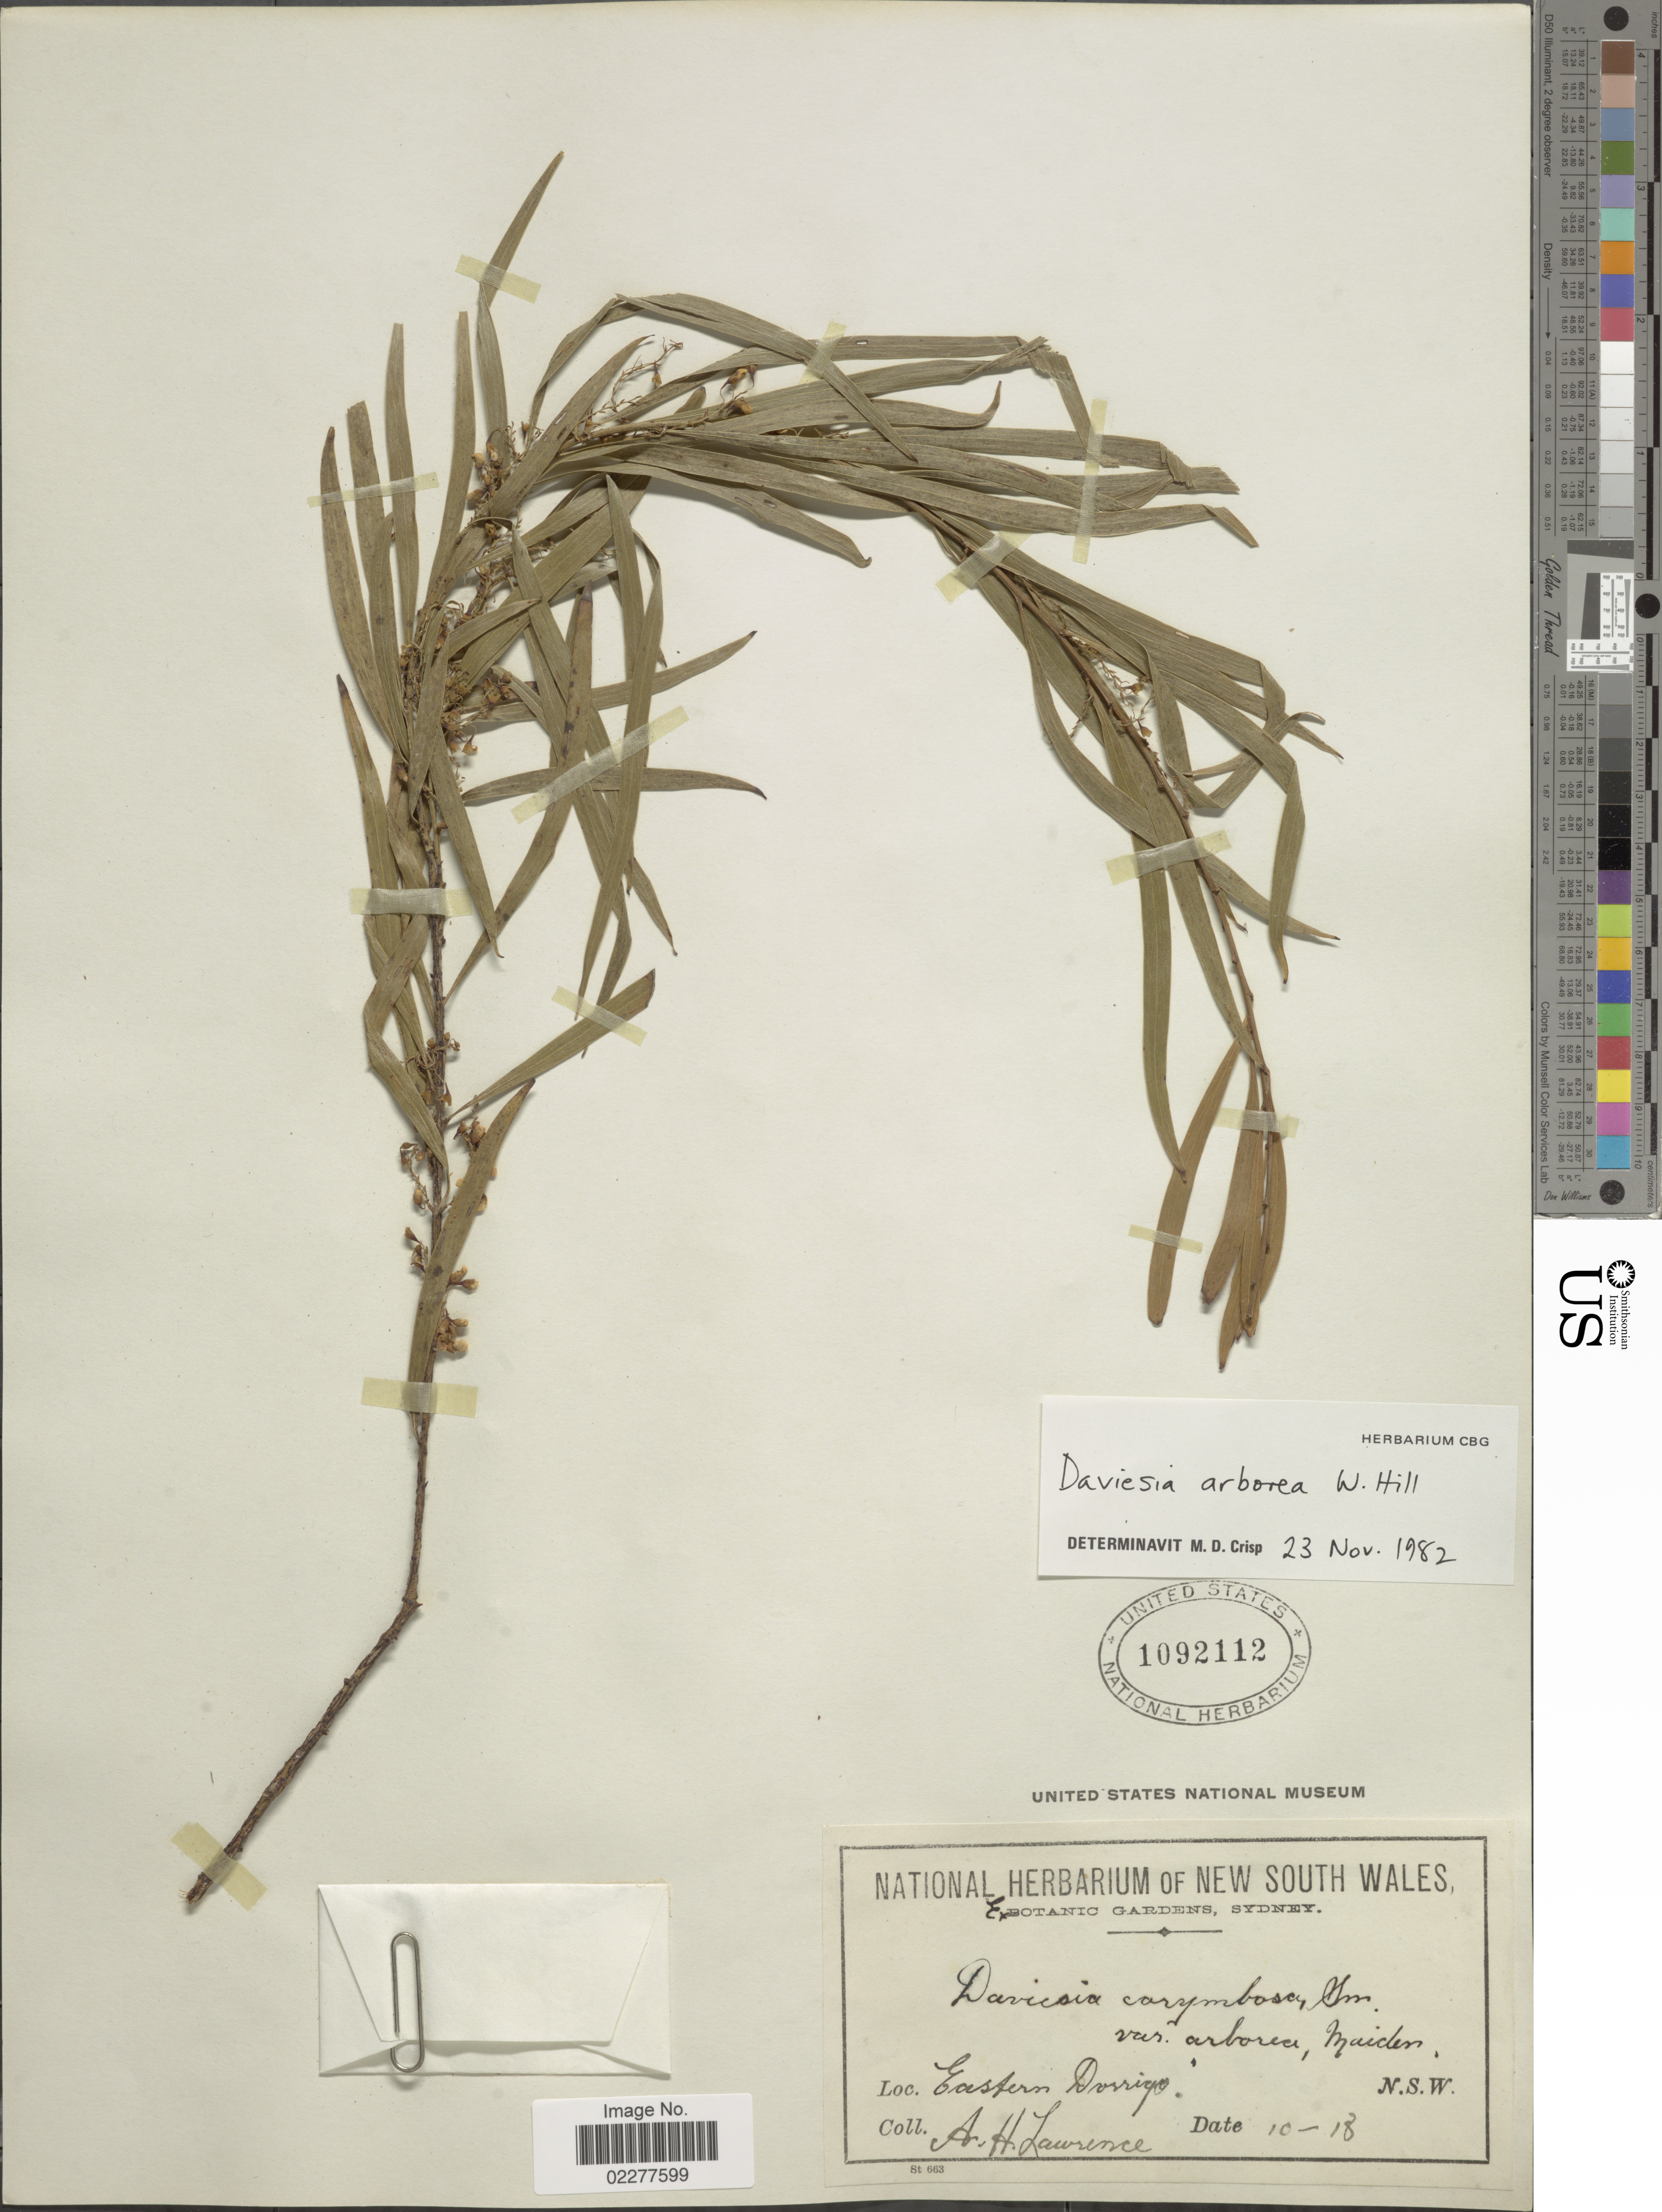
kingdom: Plantae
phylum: Tracheophyta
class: Magnoliopsida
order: Fabales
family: Fabaceae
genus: Daviesia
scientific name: Daviesia arborea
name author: W. Hill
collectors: A. Lawrence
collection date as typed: Transcribed d/m/y: /10/13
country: Australia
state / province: New South Wales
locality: Eastern Dorrigo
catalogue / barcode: US 1092112